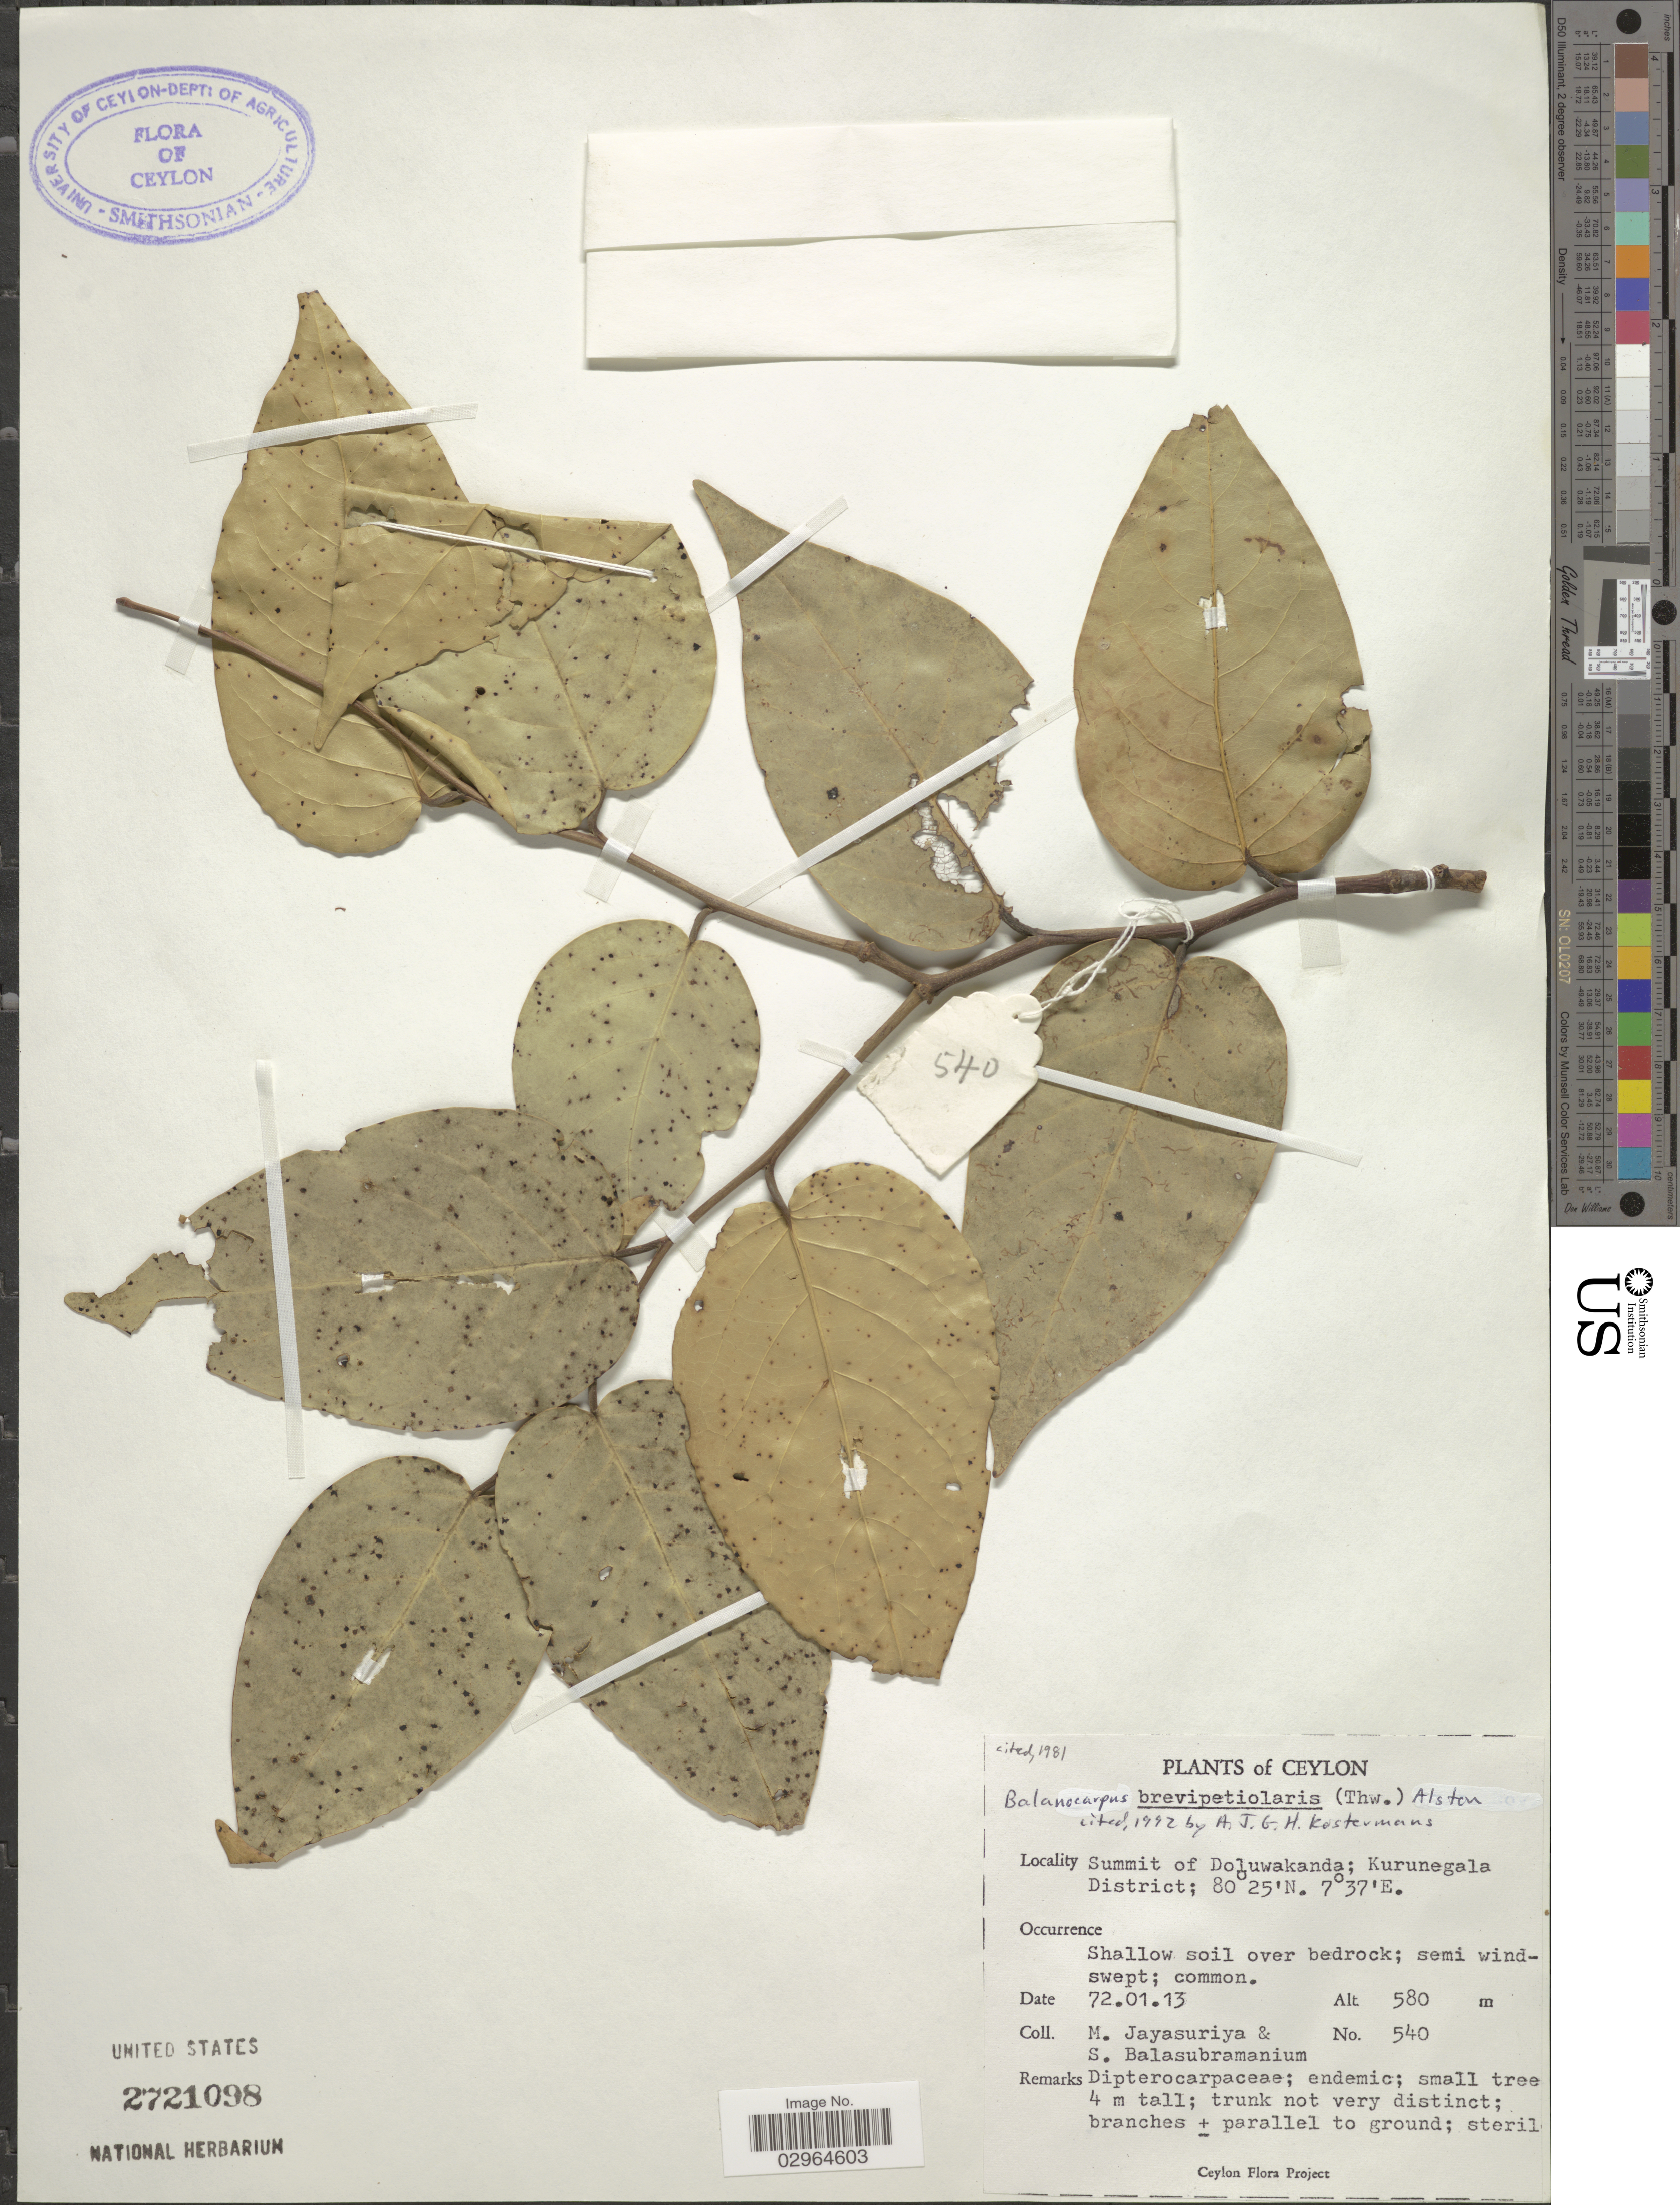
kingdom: Plantae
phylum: Tracheophyta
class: Magnoliopsida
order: Malvales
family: Dipterocarpaceae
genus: Hopea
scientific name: Hopea brevipetiolaris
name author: (Thwaites ex Trimen) P.S. Ashton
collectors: M. Jayasuriya & S. Balasubramanium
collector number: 540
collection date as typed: Transcribed d/m/y: 13/1/72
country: Sri Lanka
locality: Ceylon. Summit of Doluwakanda; Kurunegala District.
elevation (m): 580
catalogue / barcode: US 2721098